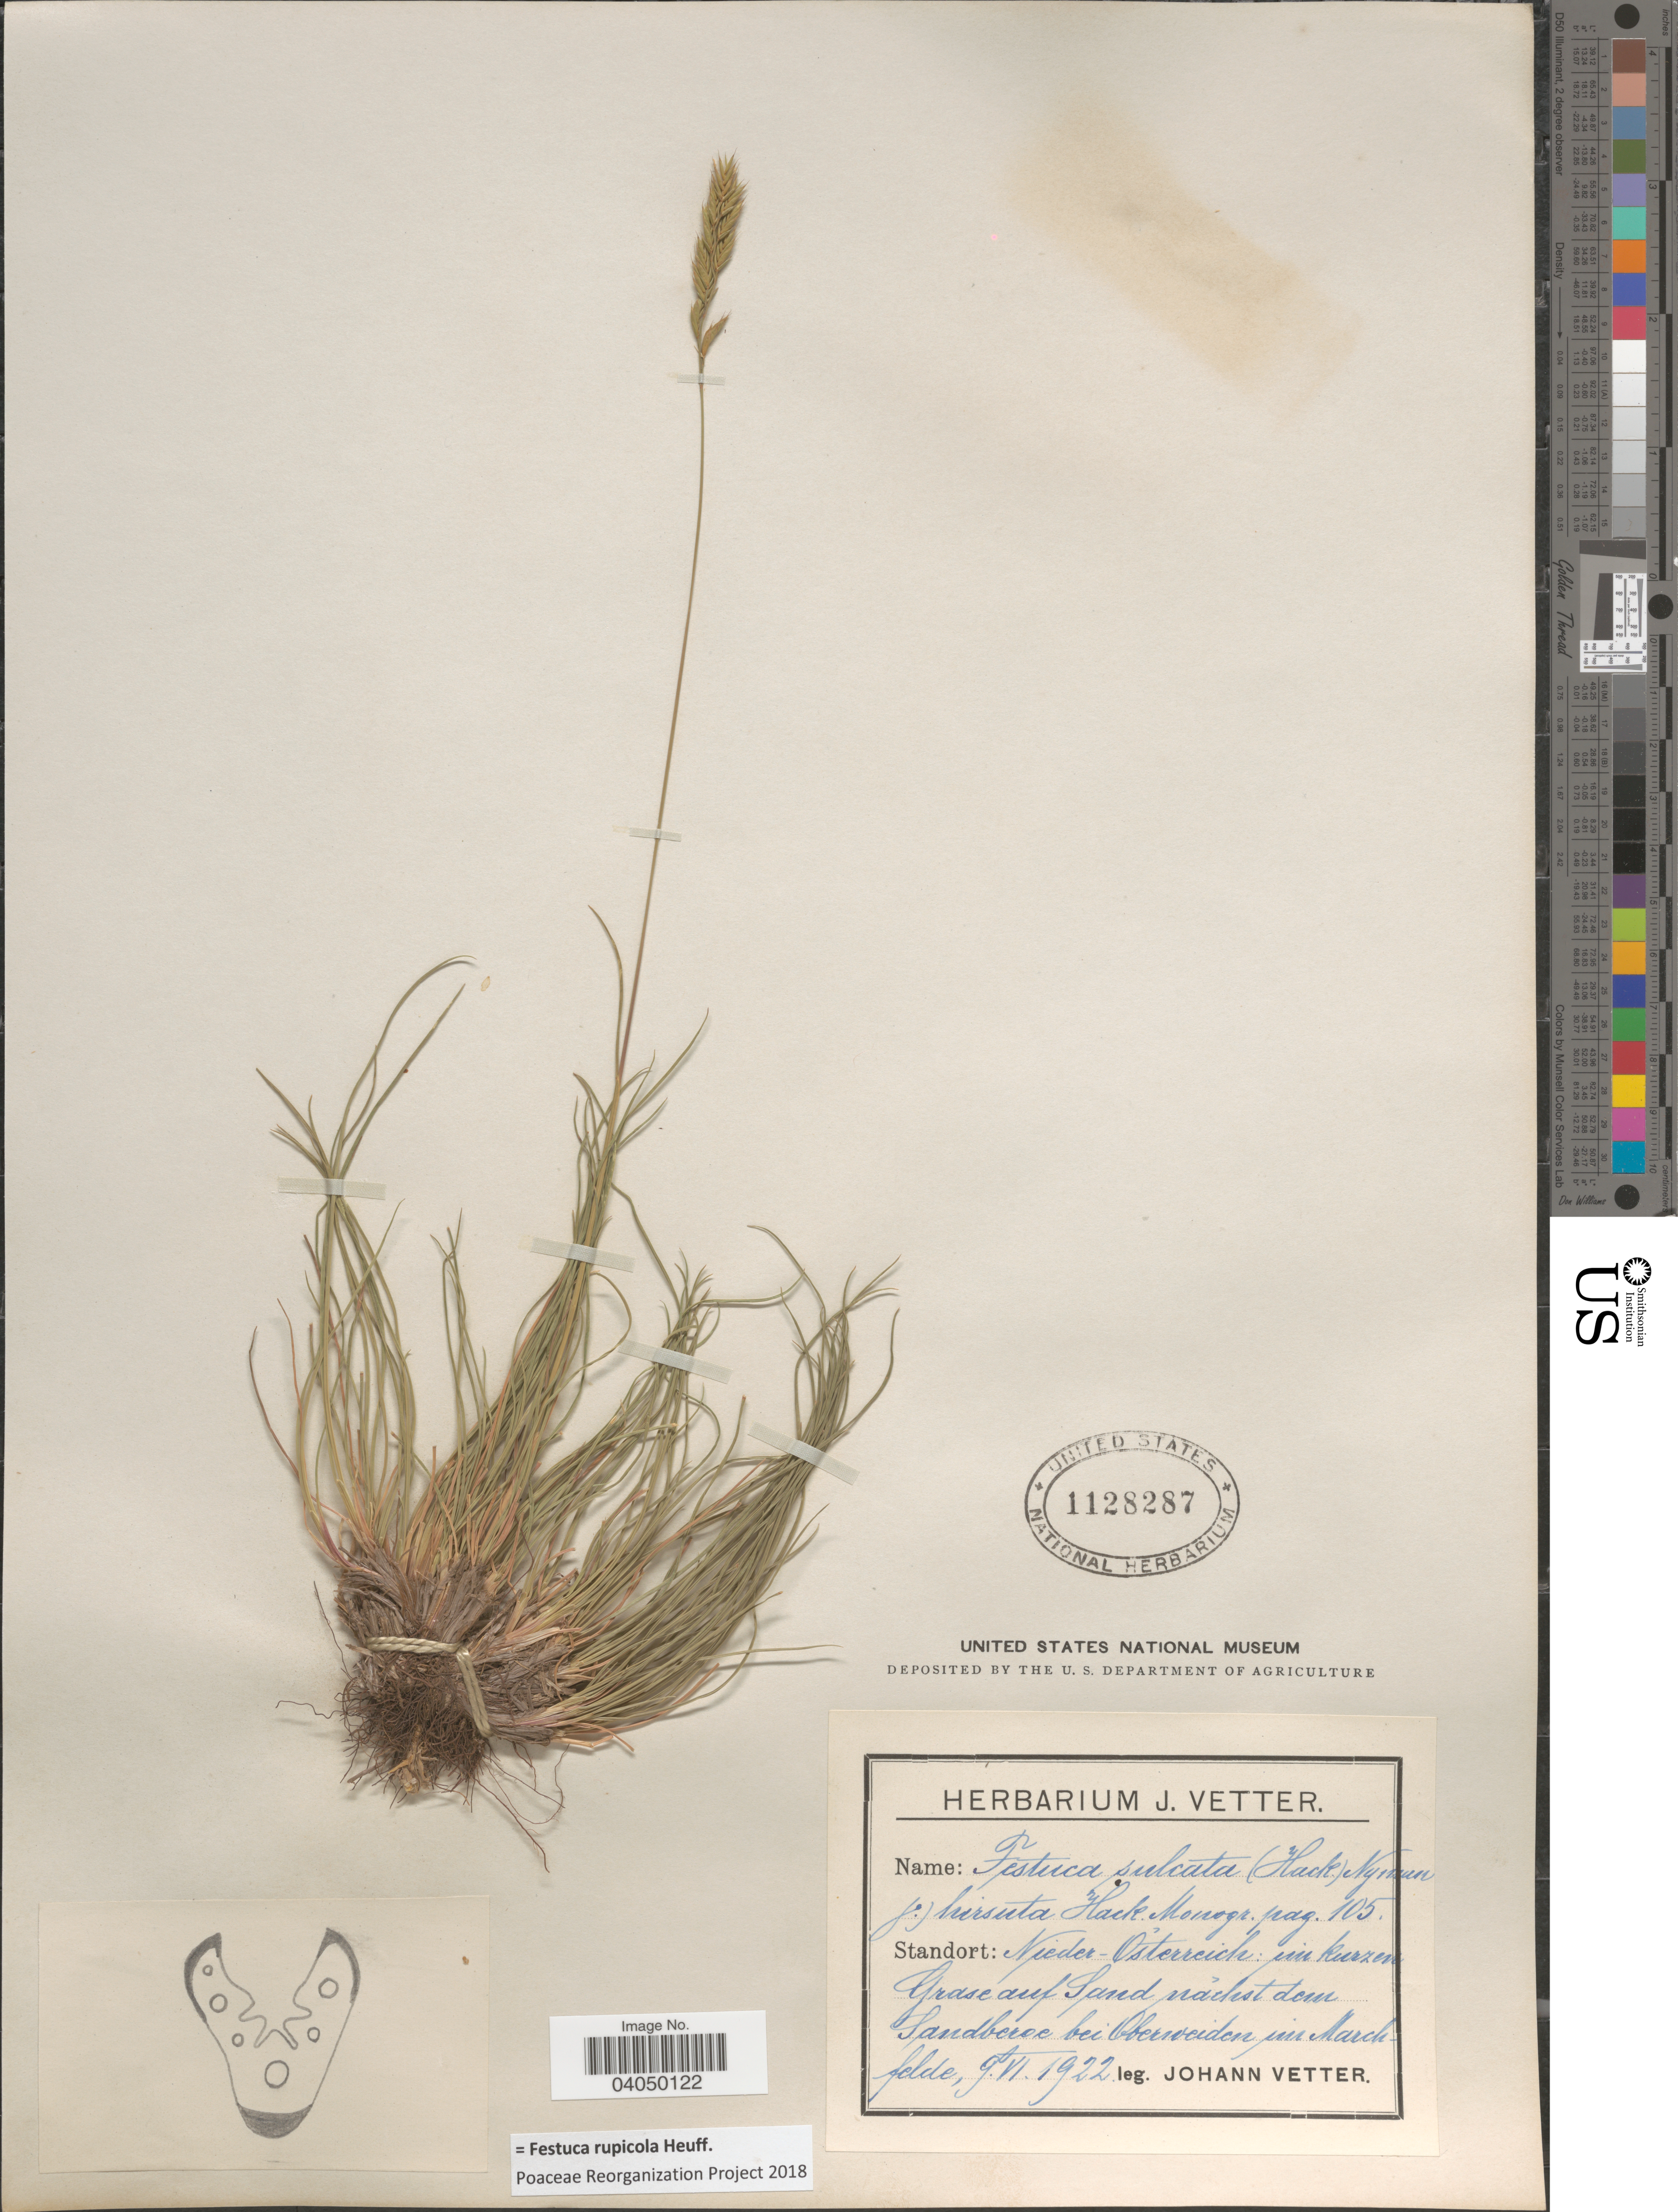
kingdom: Plantae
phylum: Tracheophyta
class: Liliopsida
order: Poales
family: Poaceae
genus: Festuca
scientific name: Festuca rupicola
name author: Heuff.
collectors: J. Vetter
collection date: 1922-06-09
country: Austria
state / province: Niederosterreich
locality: Im kurzen Grase auf Sand nächst dem Sandberge bei Oberweiden im Marchfelde.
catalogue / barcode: US 1128287